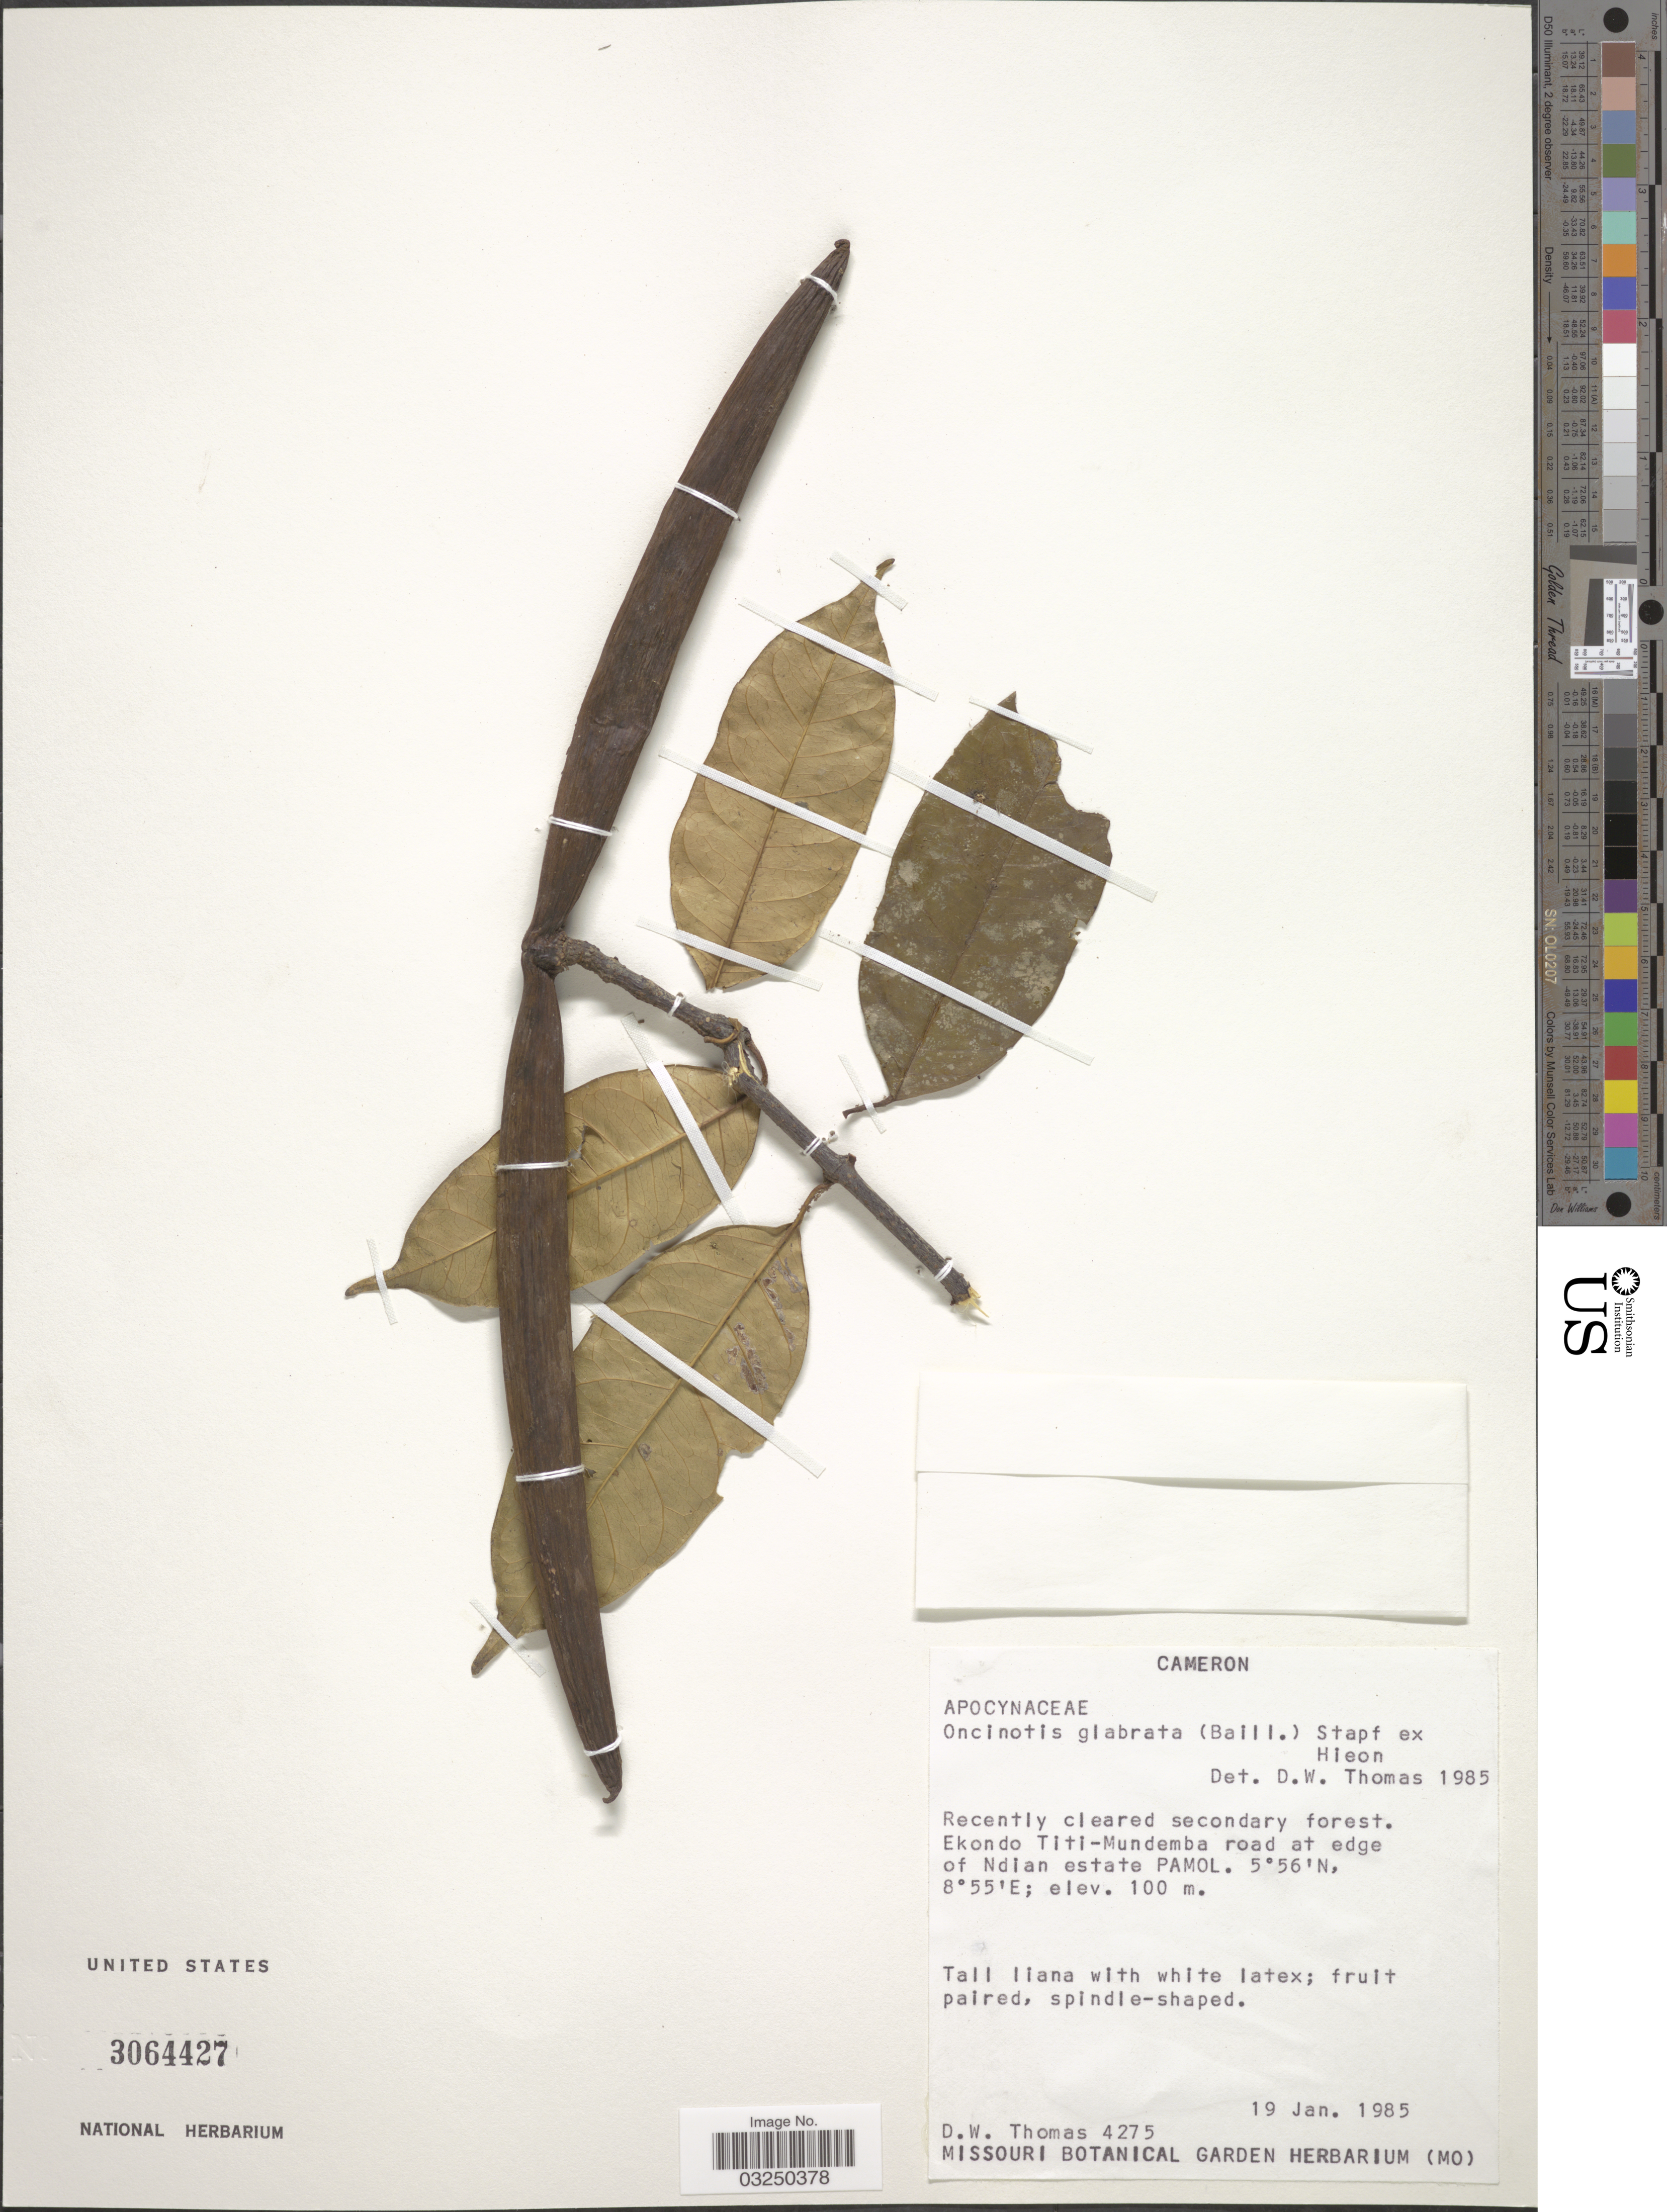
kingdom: Plantae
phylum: Tracheophyta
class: Magnoliopsida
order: Gentianales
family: Apocynaceae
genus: Oncinotis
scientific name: Oncinotis glabrata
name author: (Baill.) Stapf ex Hiern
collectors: D. W. Thomas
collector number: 4275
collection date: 1985-01-19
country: Cameroon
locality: Recently cleared secondary forest. Ekondo Titi-Mundemba road at edge of Ndian estate Pamol.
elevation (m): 100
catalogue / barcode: US 3064427